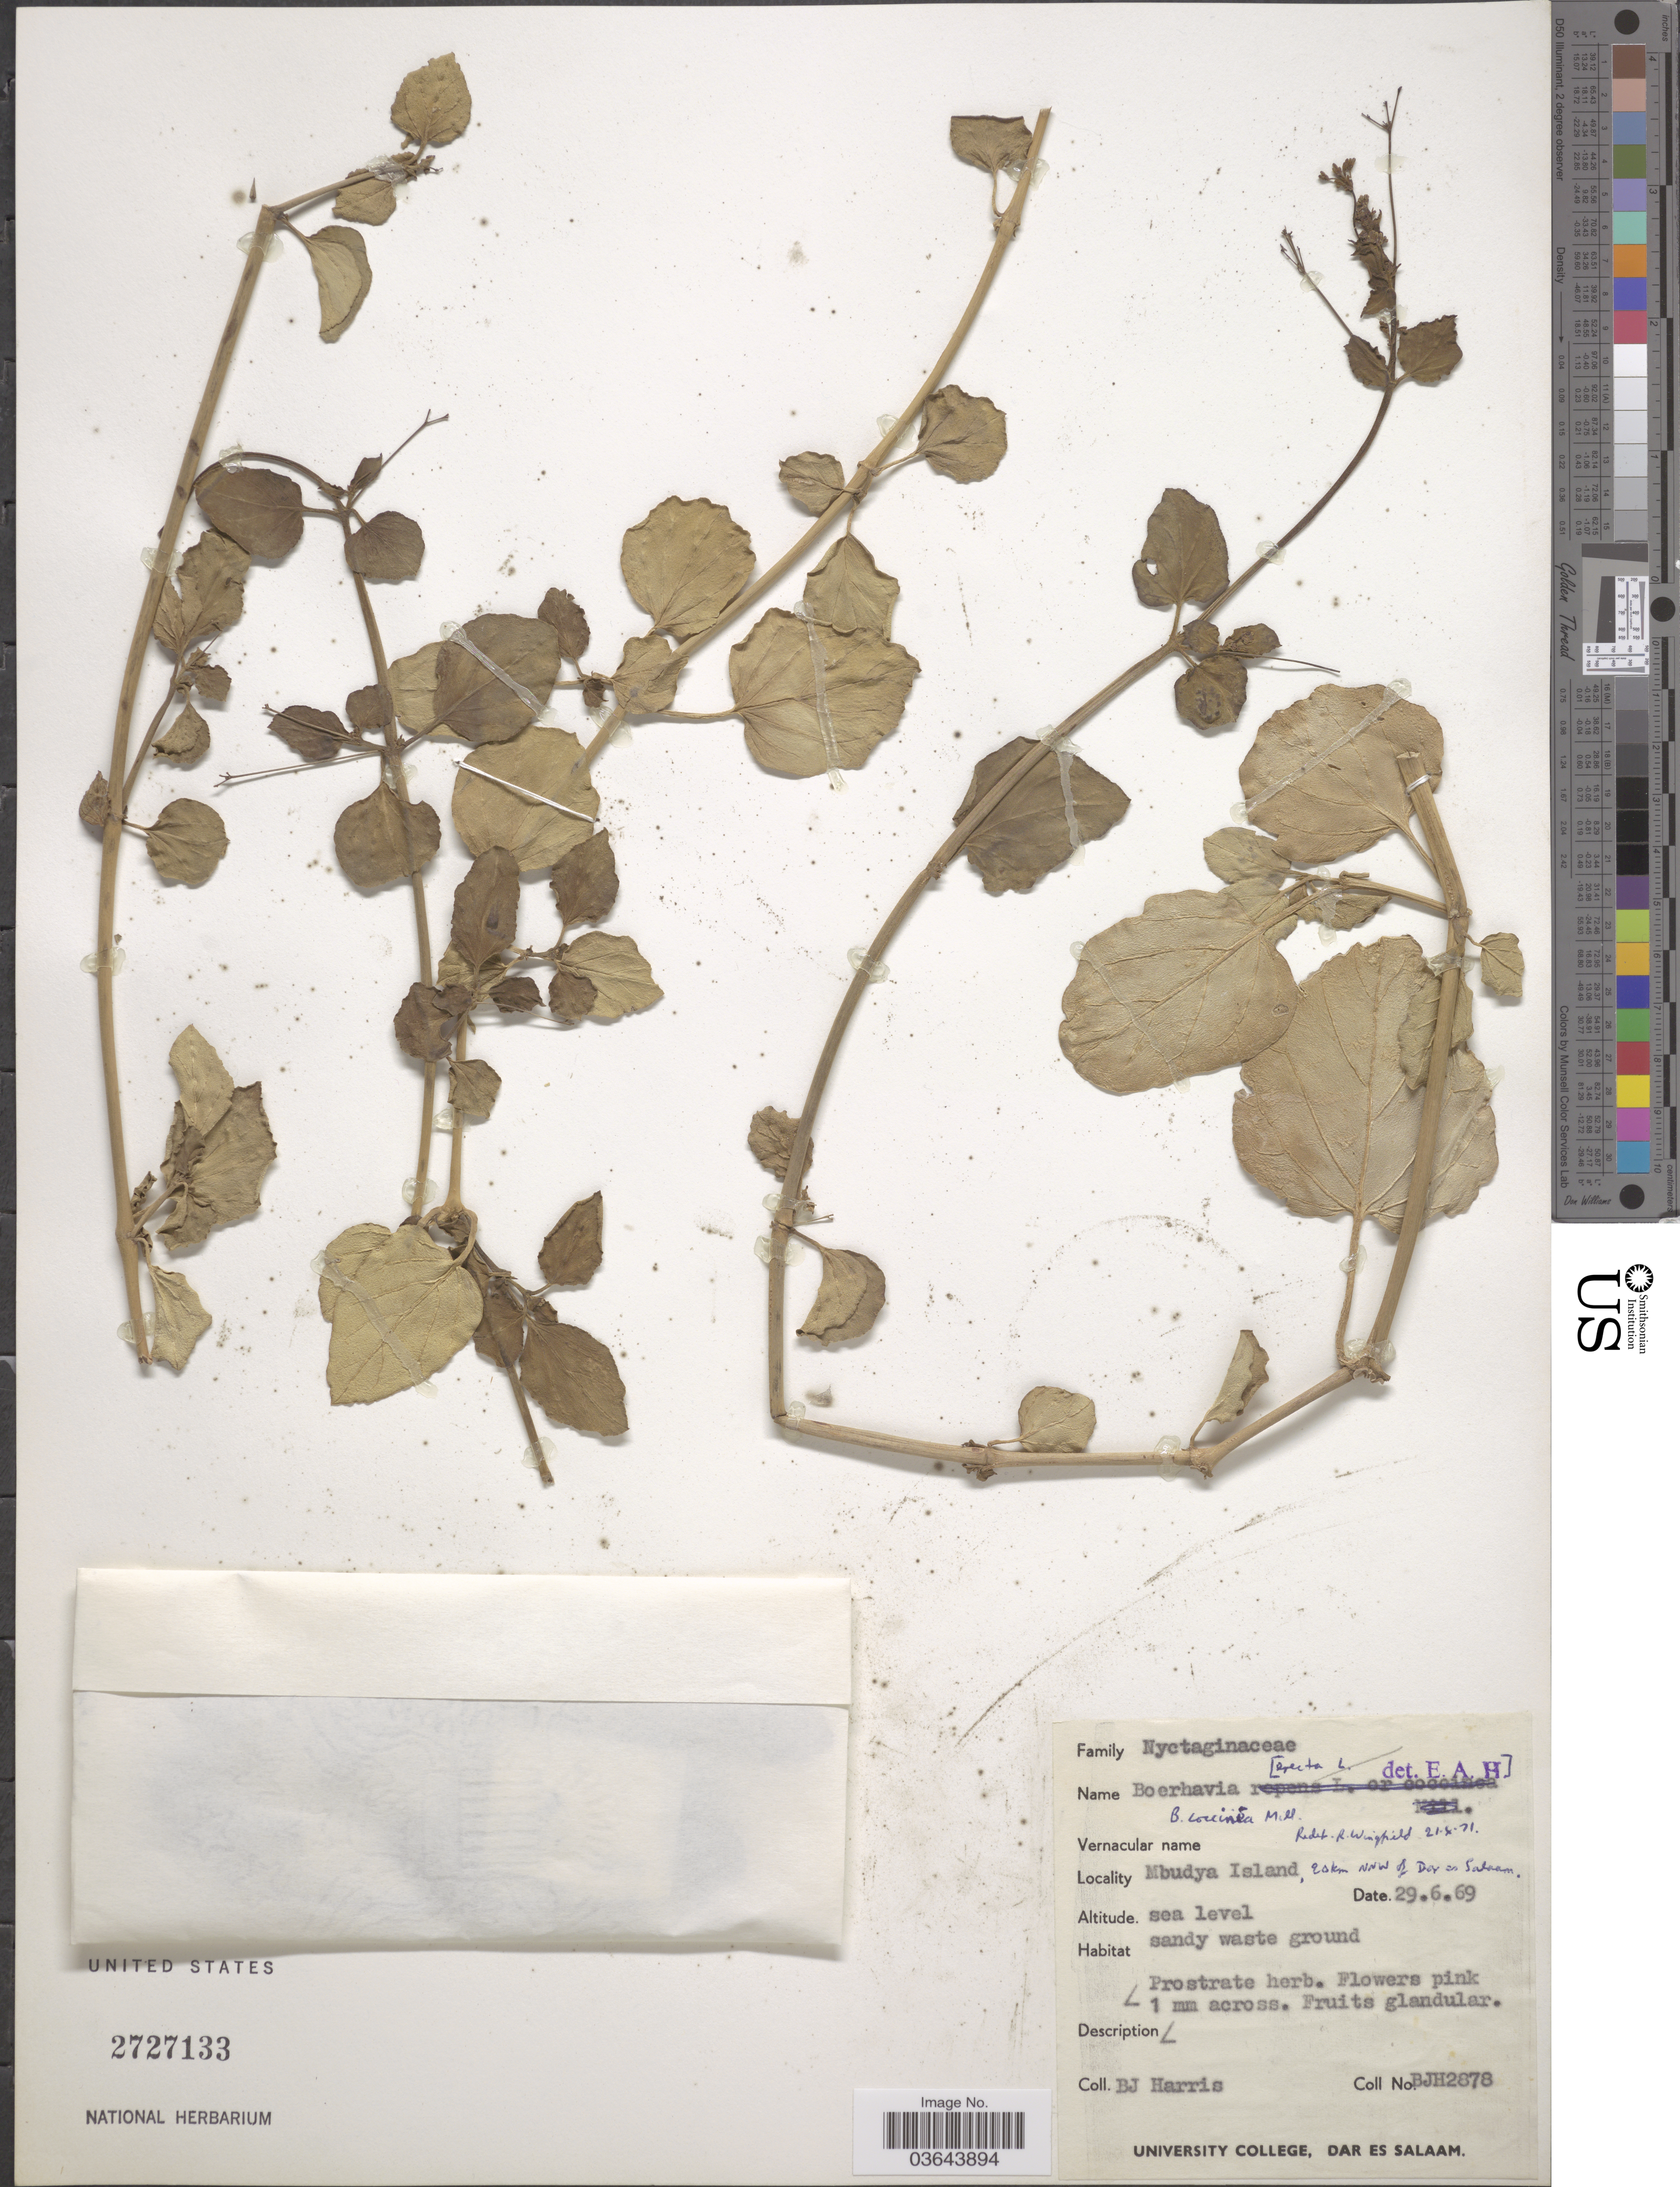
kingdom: Plantae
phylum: Tracheophyta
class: Magnoliopsida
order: Caryophyllales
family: Nyctaginaceae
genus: Boerhavia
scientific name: Boerhavia erecta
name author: L.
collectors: B. J. Harris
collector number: BJH2878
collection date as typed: Transcribed d/m/y: 29/6/69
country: Tanzania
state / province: Dar es Salaam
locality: Mbudya Island, 20 km NNW of Dar es Salaam.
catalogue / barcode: US 2727133